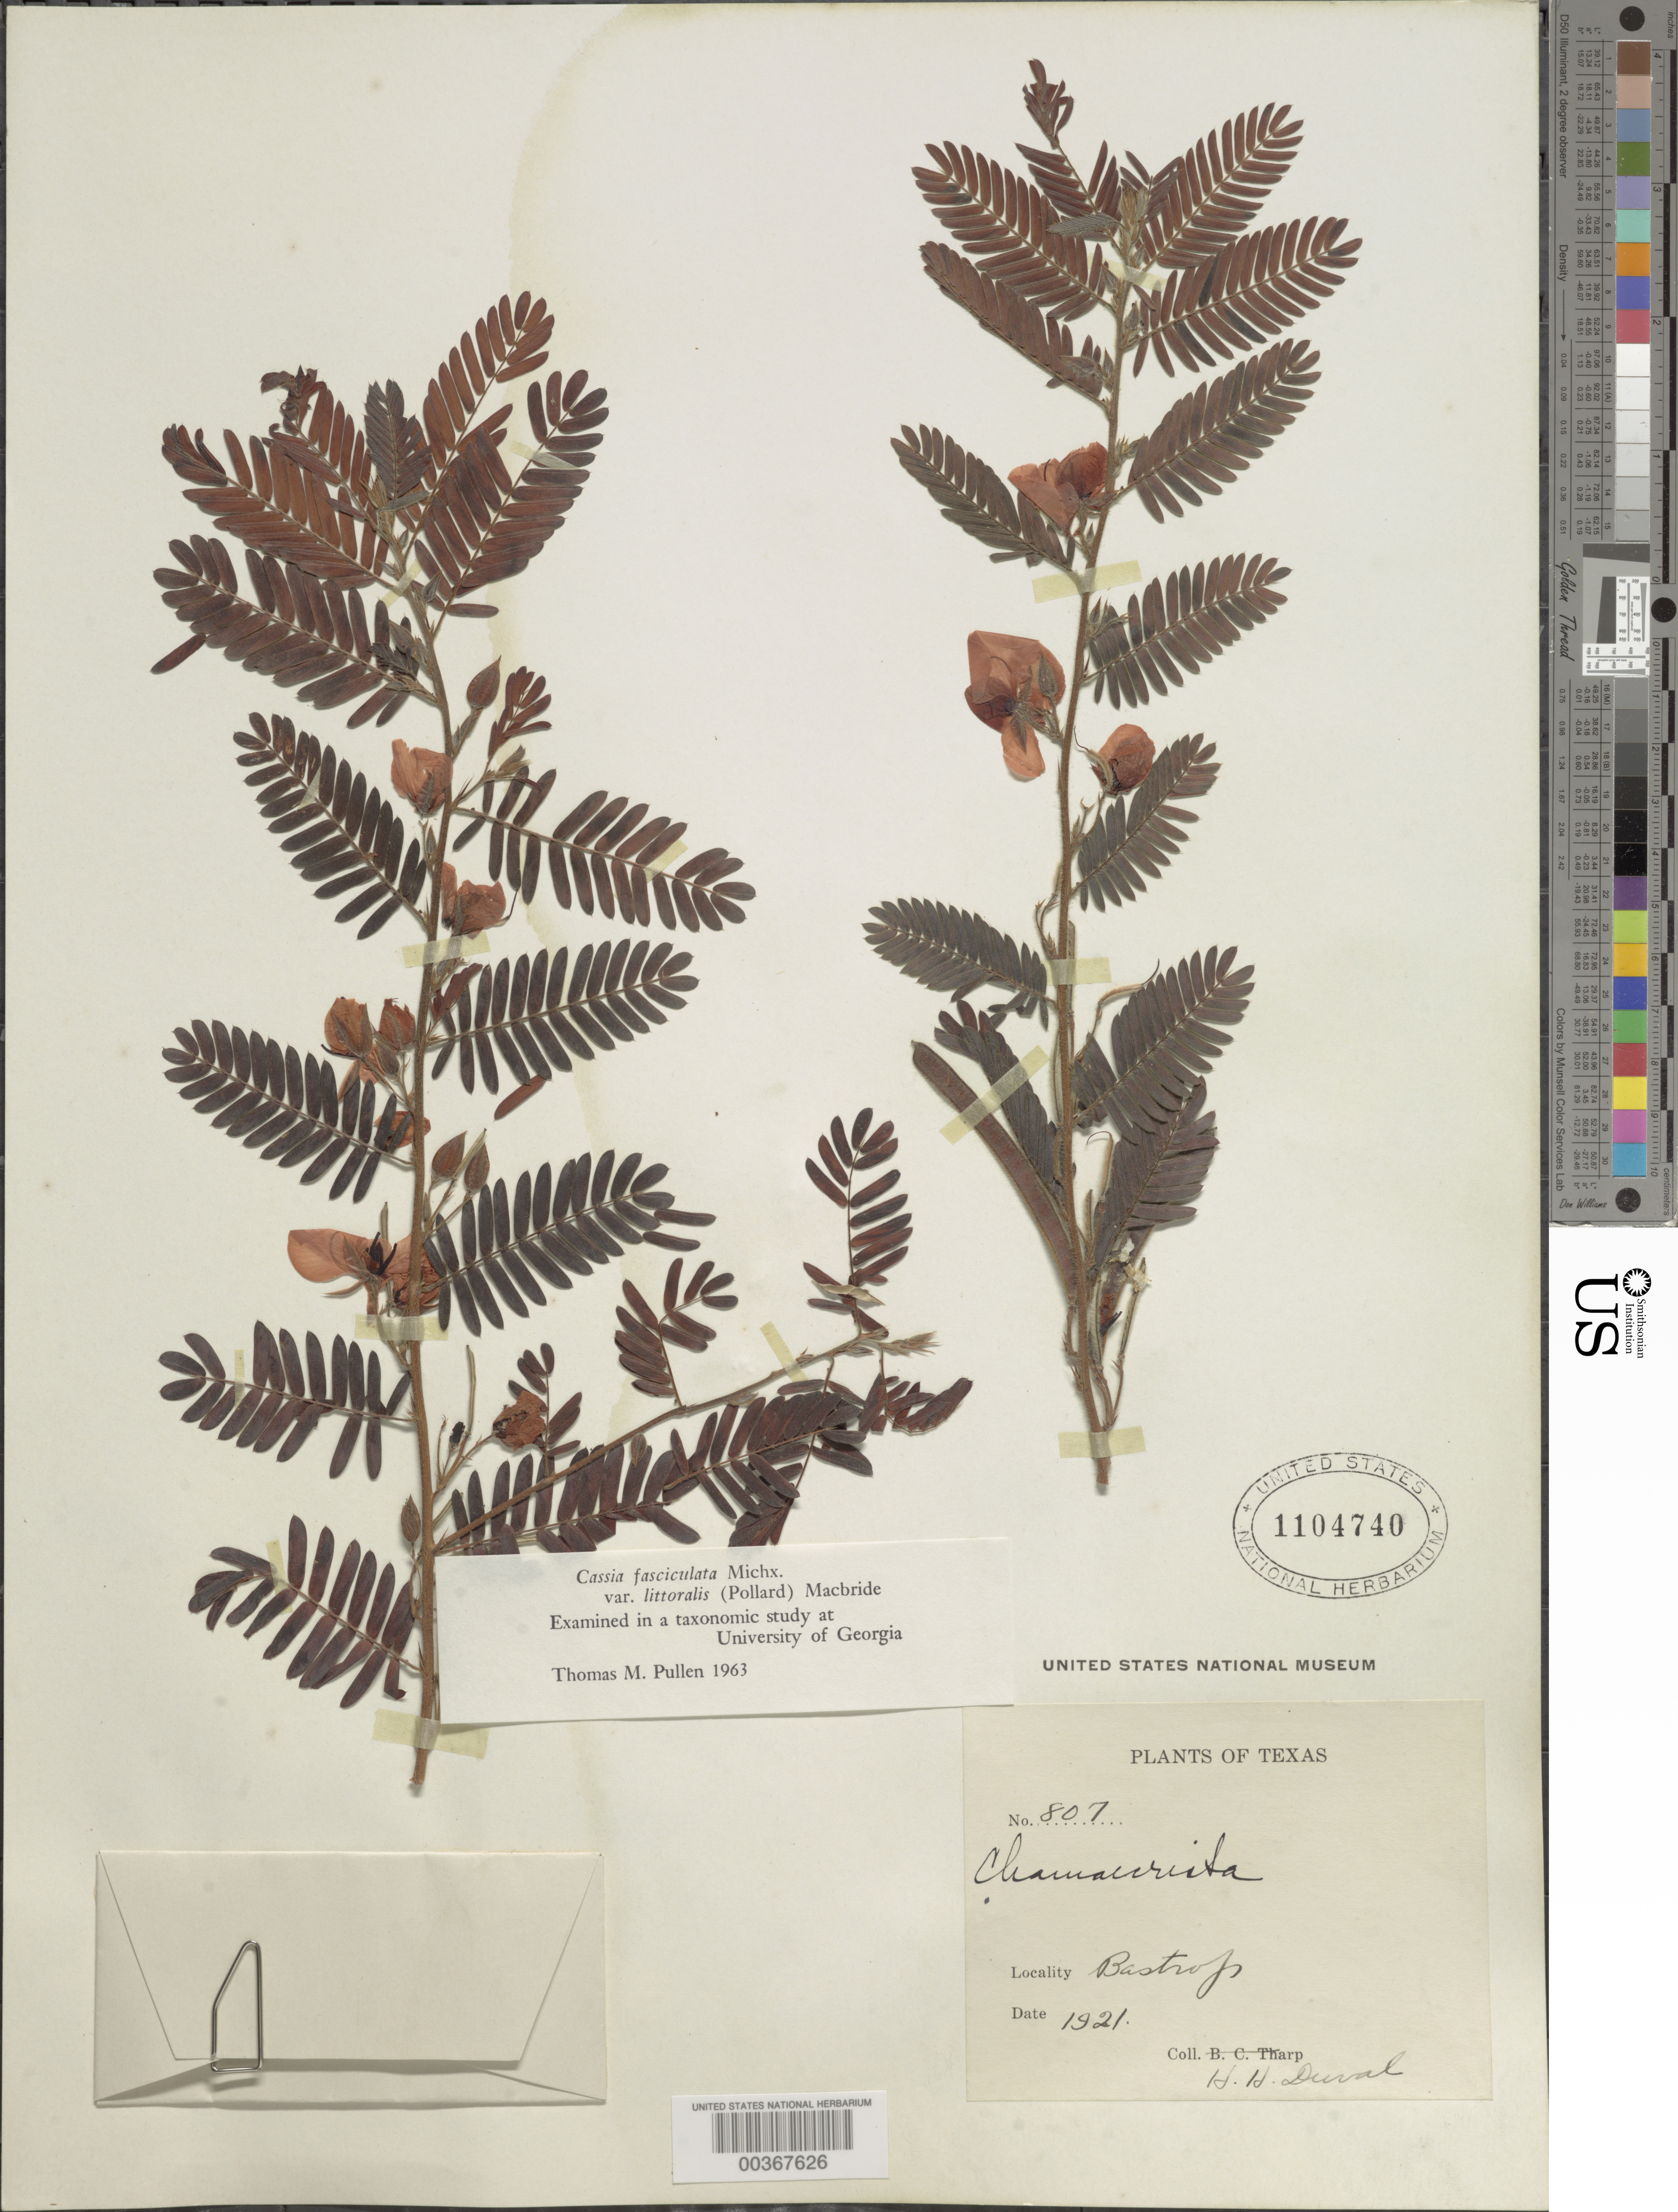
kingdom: Plantae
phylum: Tracheophyta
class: Magnoliopsida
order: Fabales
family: Fabaceae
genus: Chamaecrista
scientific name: Chamaecrista fasciculata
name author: (Michx.) Greene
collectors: H. Duval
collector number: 807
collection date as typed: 1921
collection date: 1921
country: United States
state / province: Texas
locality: Bastrop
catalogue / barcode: US 1104740